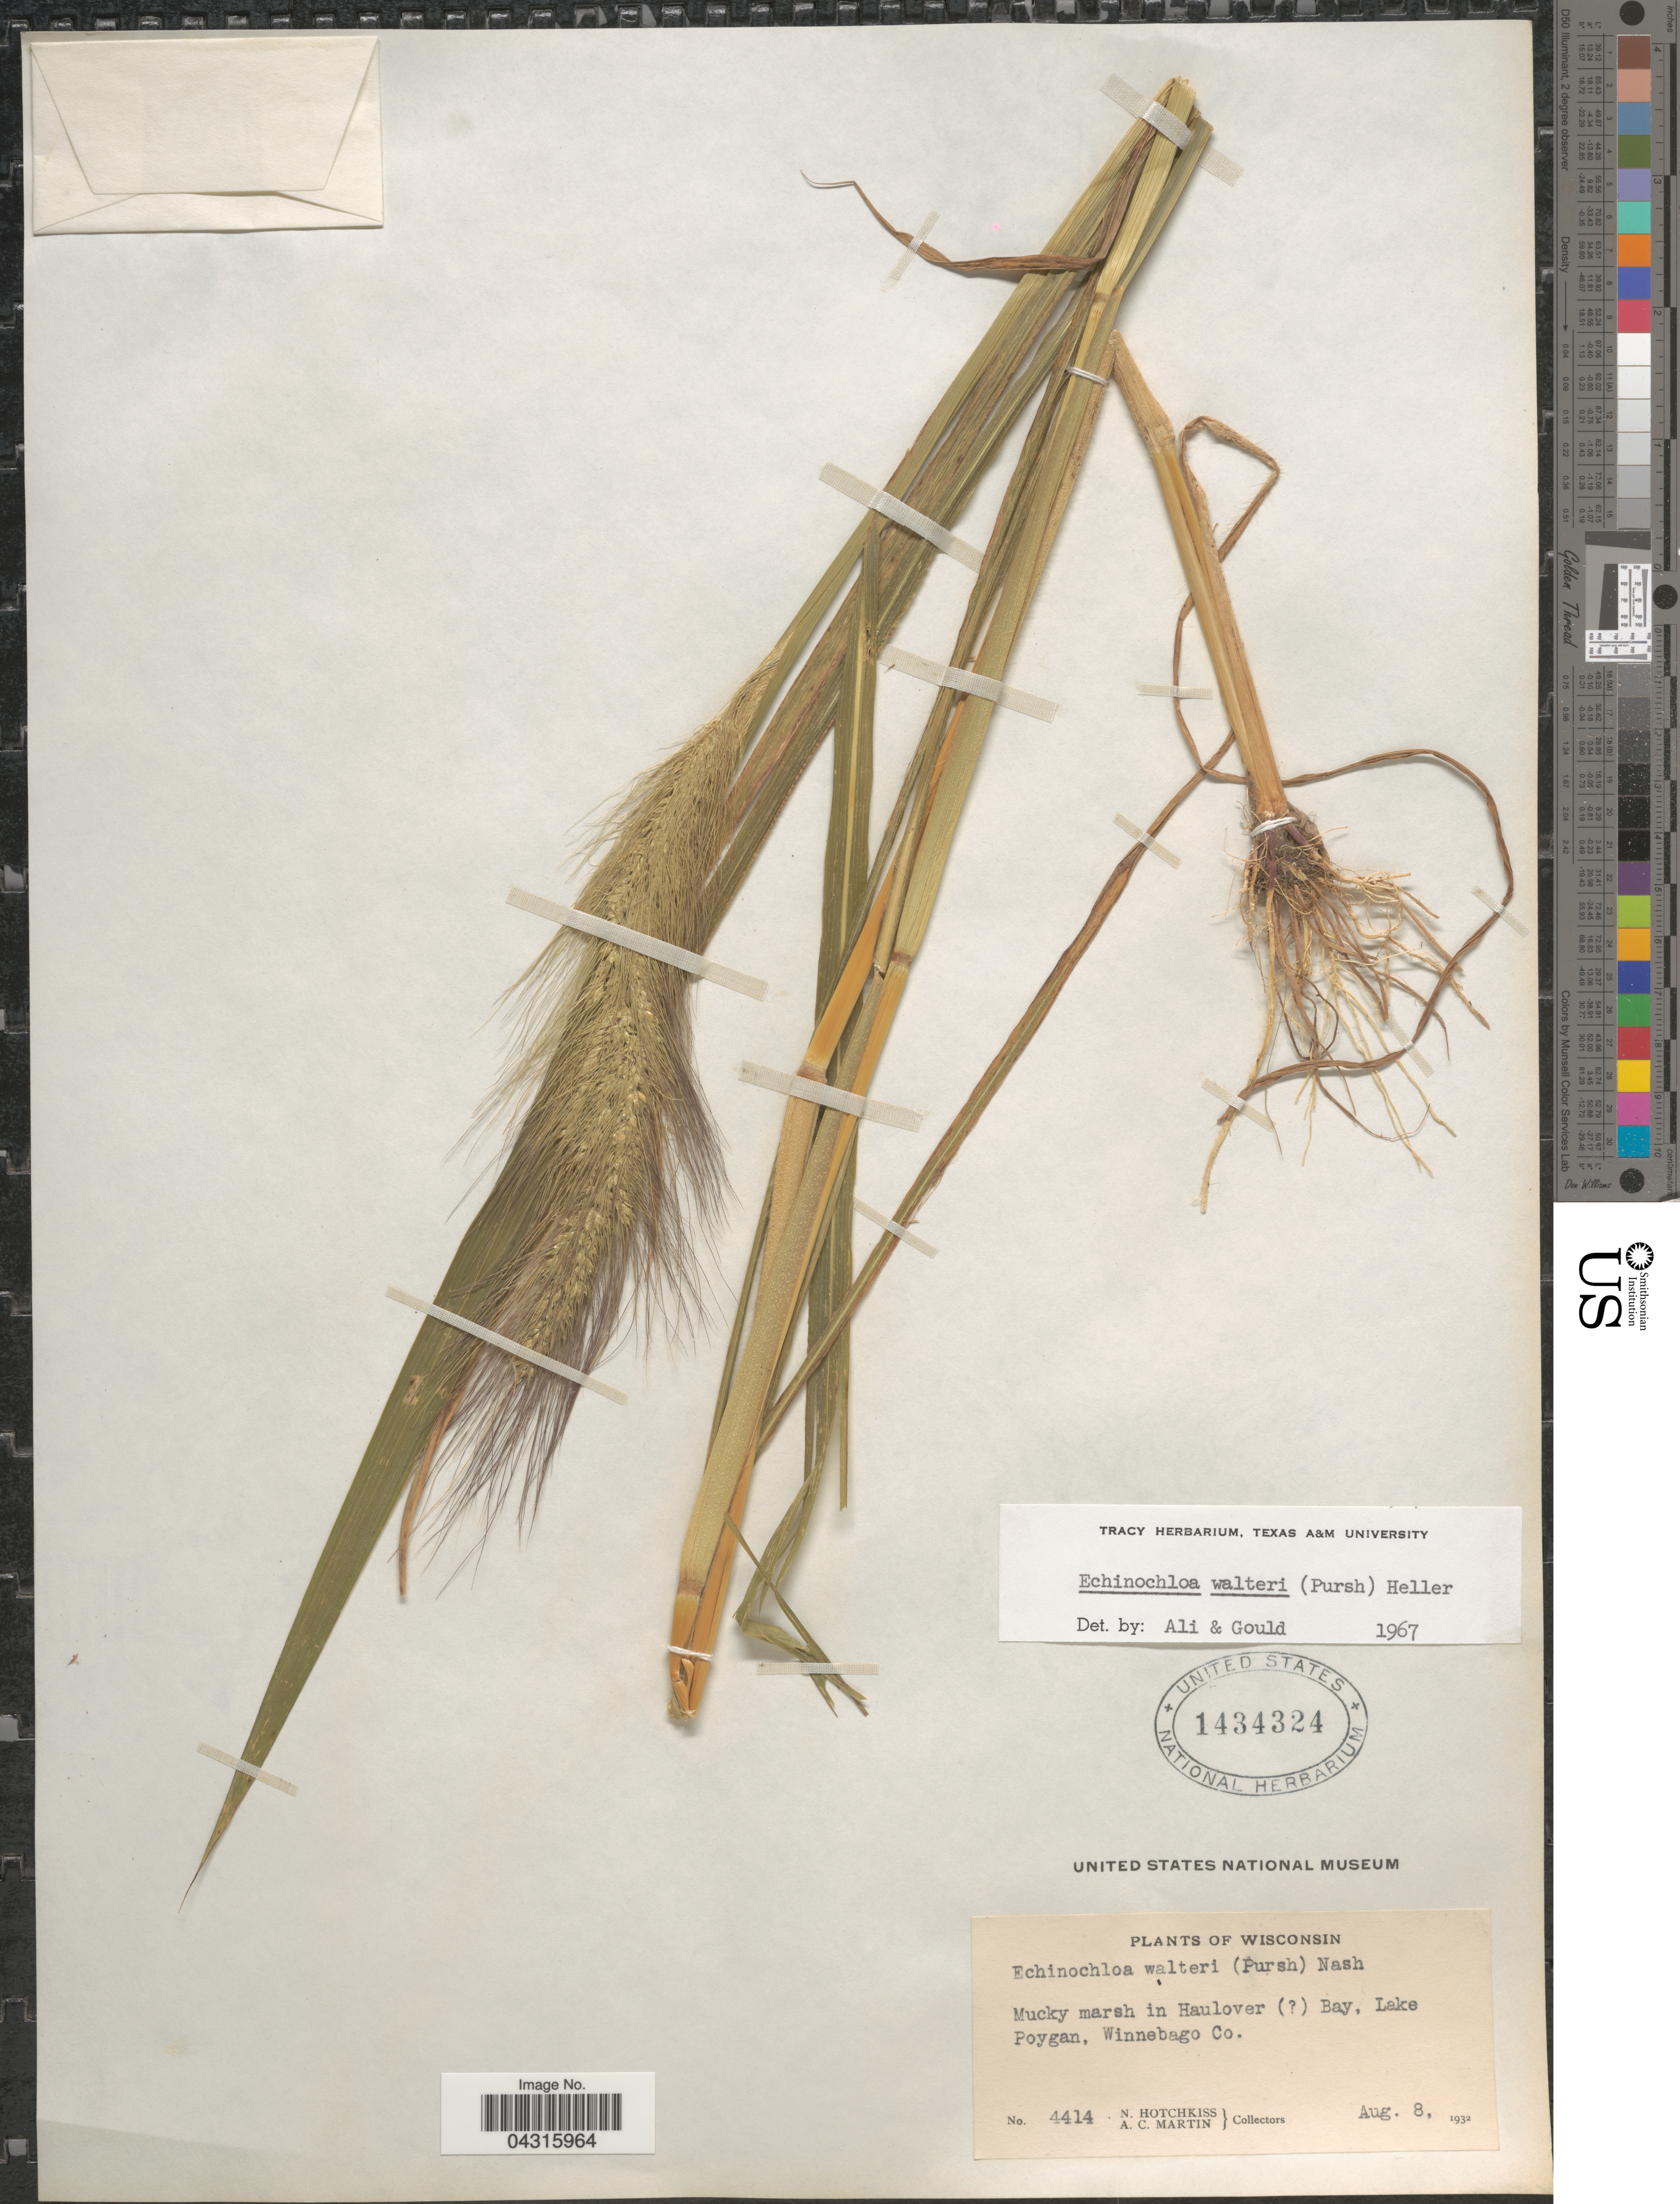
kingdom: Plantae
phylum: Tracheophyta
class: Liliopsida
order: Poales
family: Poaceae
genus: Echinochloa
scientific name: Echinochloa walteri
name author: (Pursh) A. Heller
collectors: N. Hotchkiss & A. C. Martin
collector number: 4414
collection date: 1932-08-08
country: United States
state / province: Wisconsin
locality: Mucky marsh in Haulover ( [unsure placement]) Bay, Lake Poygan, Winnebago Co.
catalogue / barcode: US 1434324